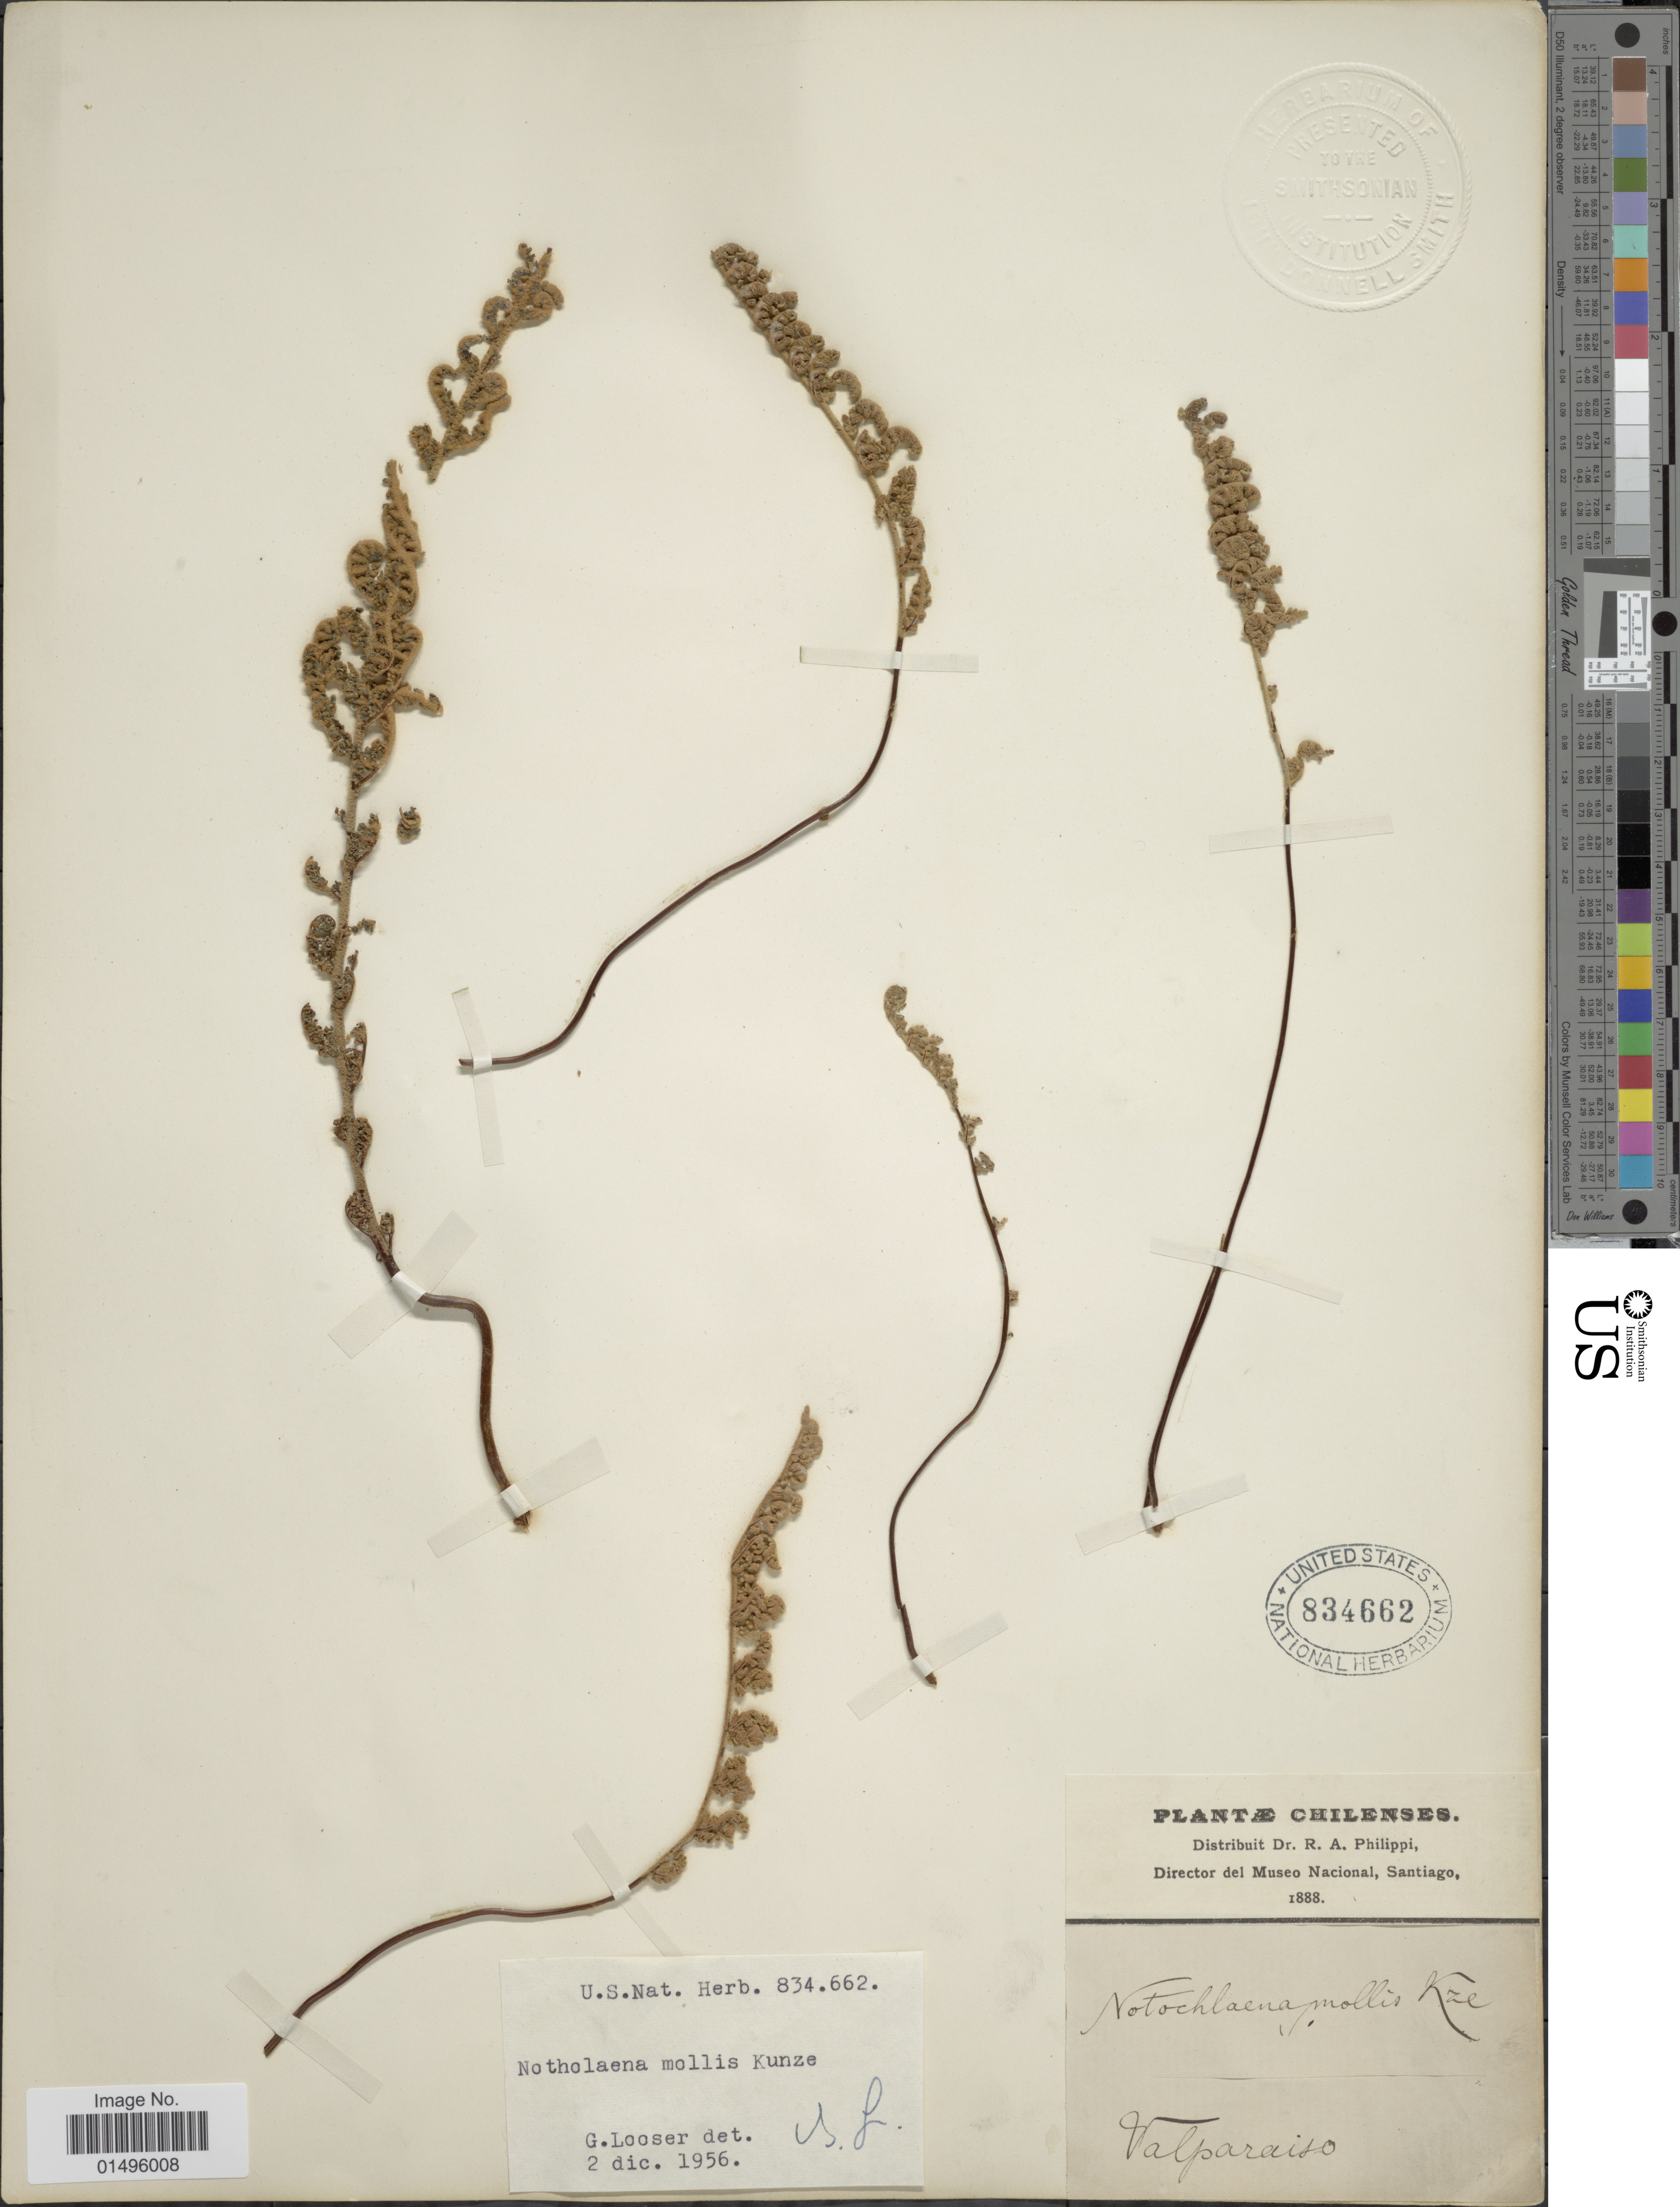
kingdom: Plantae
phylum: Tracheophyta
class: Polypodiopsida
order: Polypodiales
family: Pteridaceae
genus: Notholaena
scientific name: Notholaena mollis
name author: Kunze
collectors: R. A. Philippi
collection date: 1888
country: Chile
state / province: Valparaíso (V)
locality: Chilenses, Valparaiso.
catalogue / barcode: US 834662